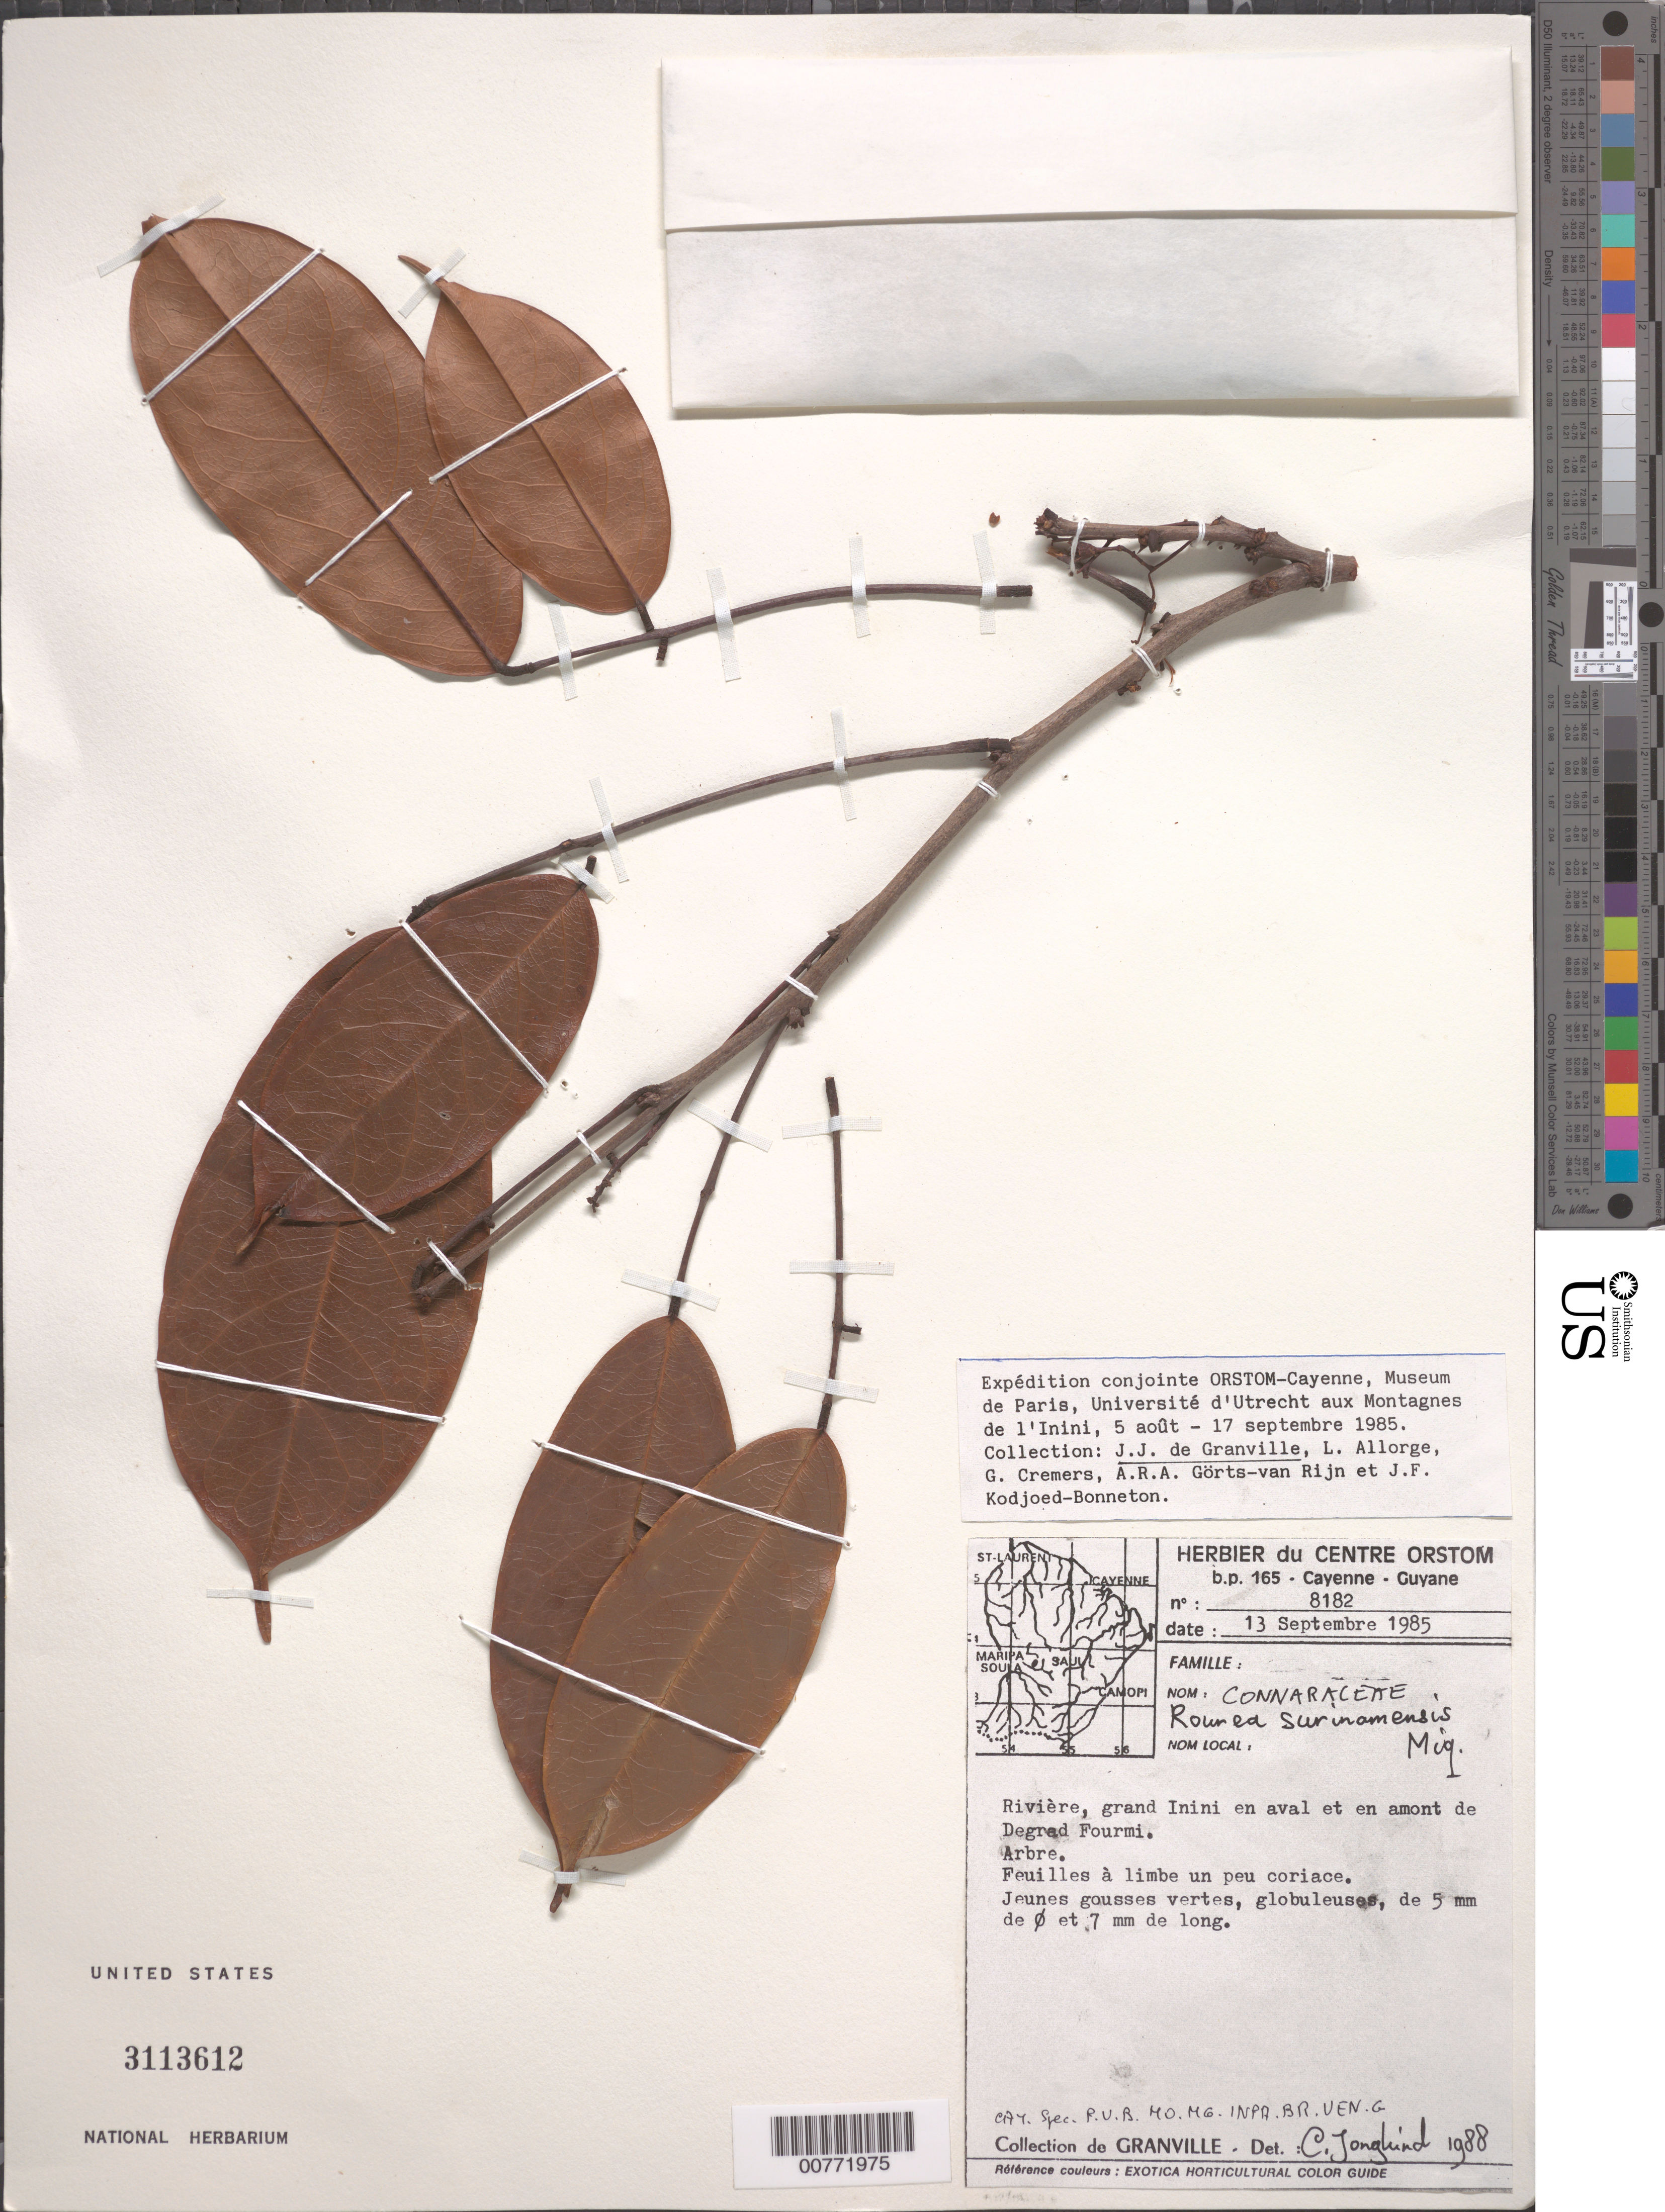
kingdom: Plantae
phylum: Tracheophyta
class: Magnoliopsida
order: Oxalidales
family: Connaraceae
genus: Rourea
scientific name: Rourea surinamensis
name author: Miq.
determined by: Jongkind, C. C. H.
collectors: J.-J. de Granville, L. Allorge, G. Cremers, A. .R. A. Görts-van Rijn & J. Kodjoed-Bonneton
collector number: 8182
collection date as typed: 13-Sep-85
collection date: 1985-09-13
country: French Guiana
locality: Montagnes Bellevue de l'Inini, Rivière Grand Inini en aval et en amont de Dégrad Fourmi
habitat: Rivière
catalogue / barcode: US 3113612